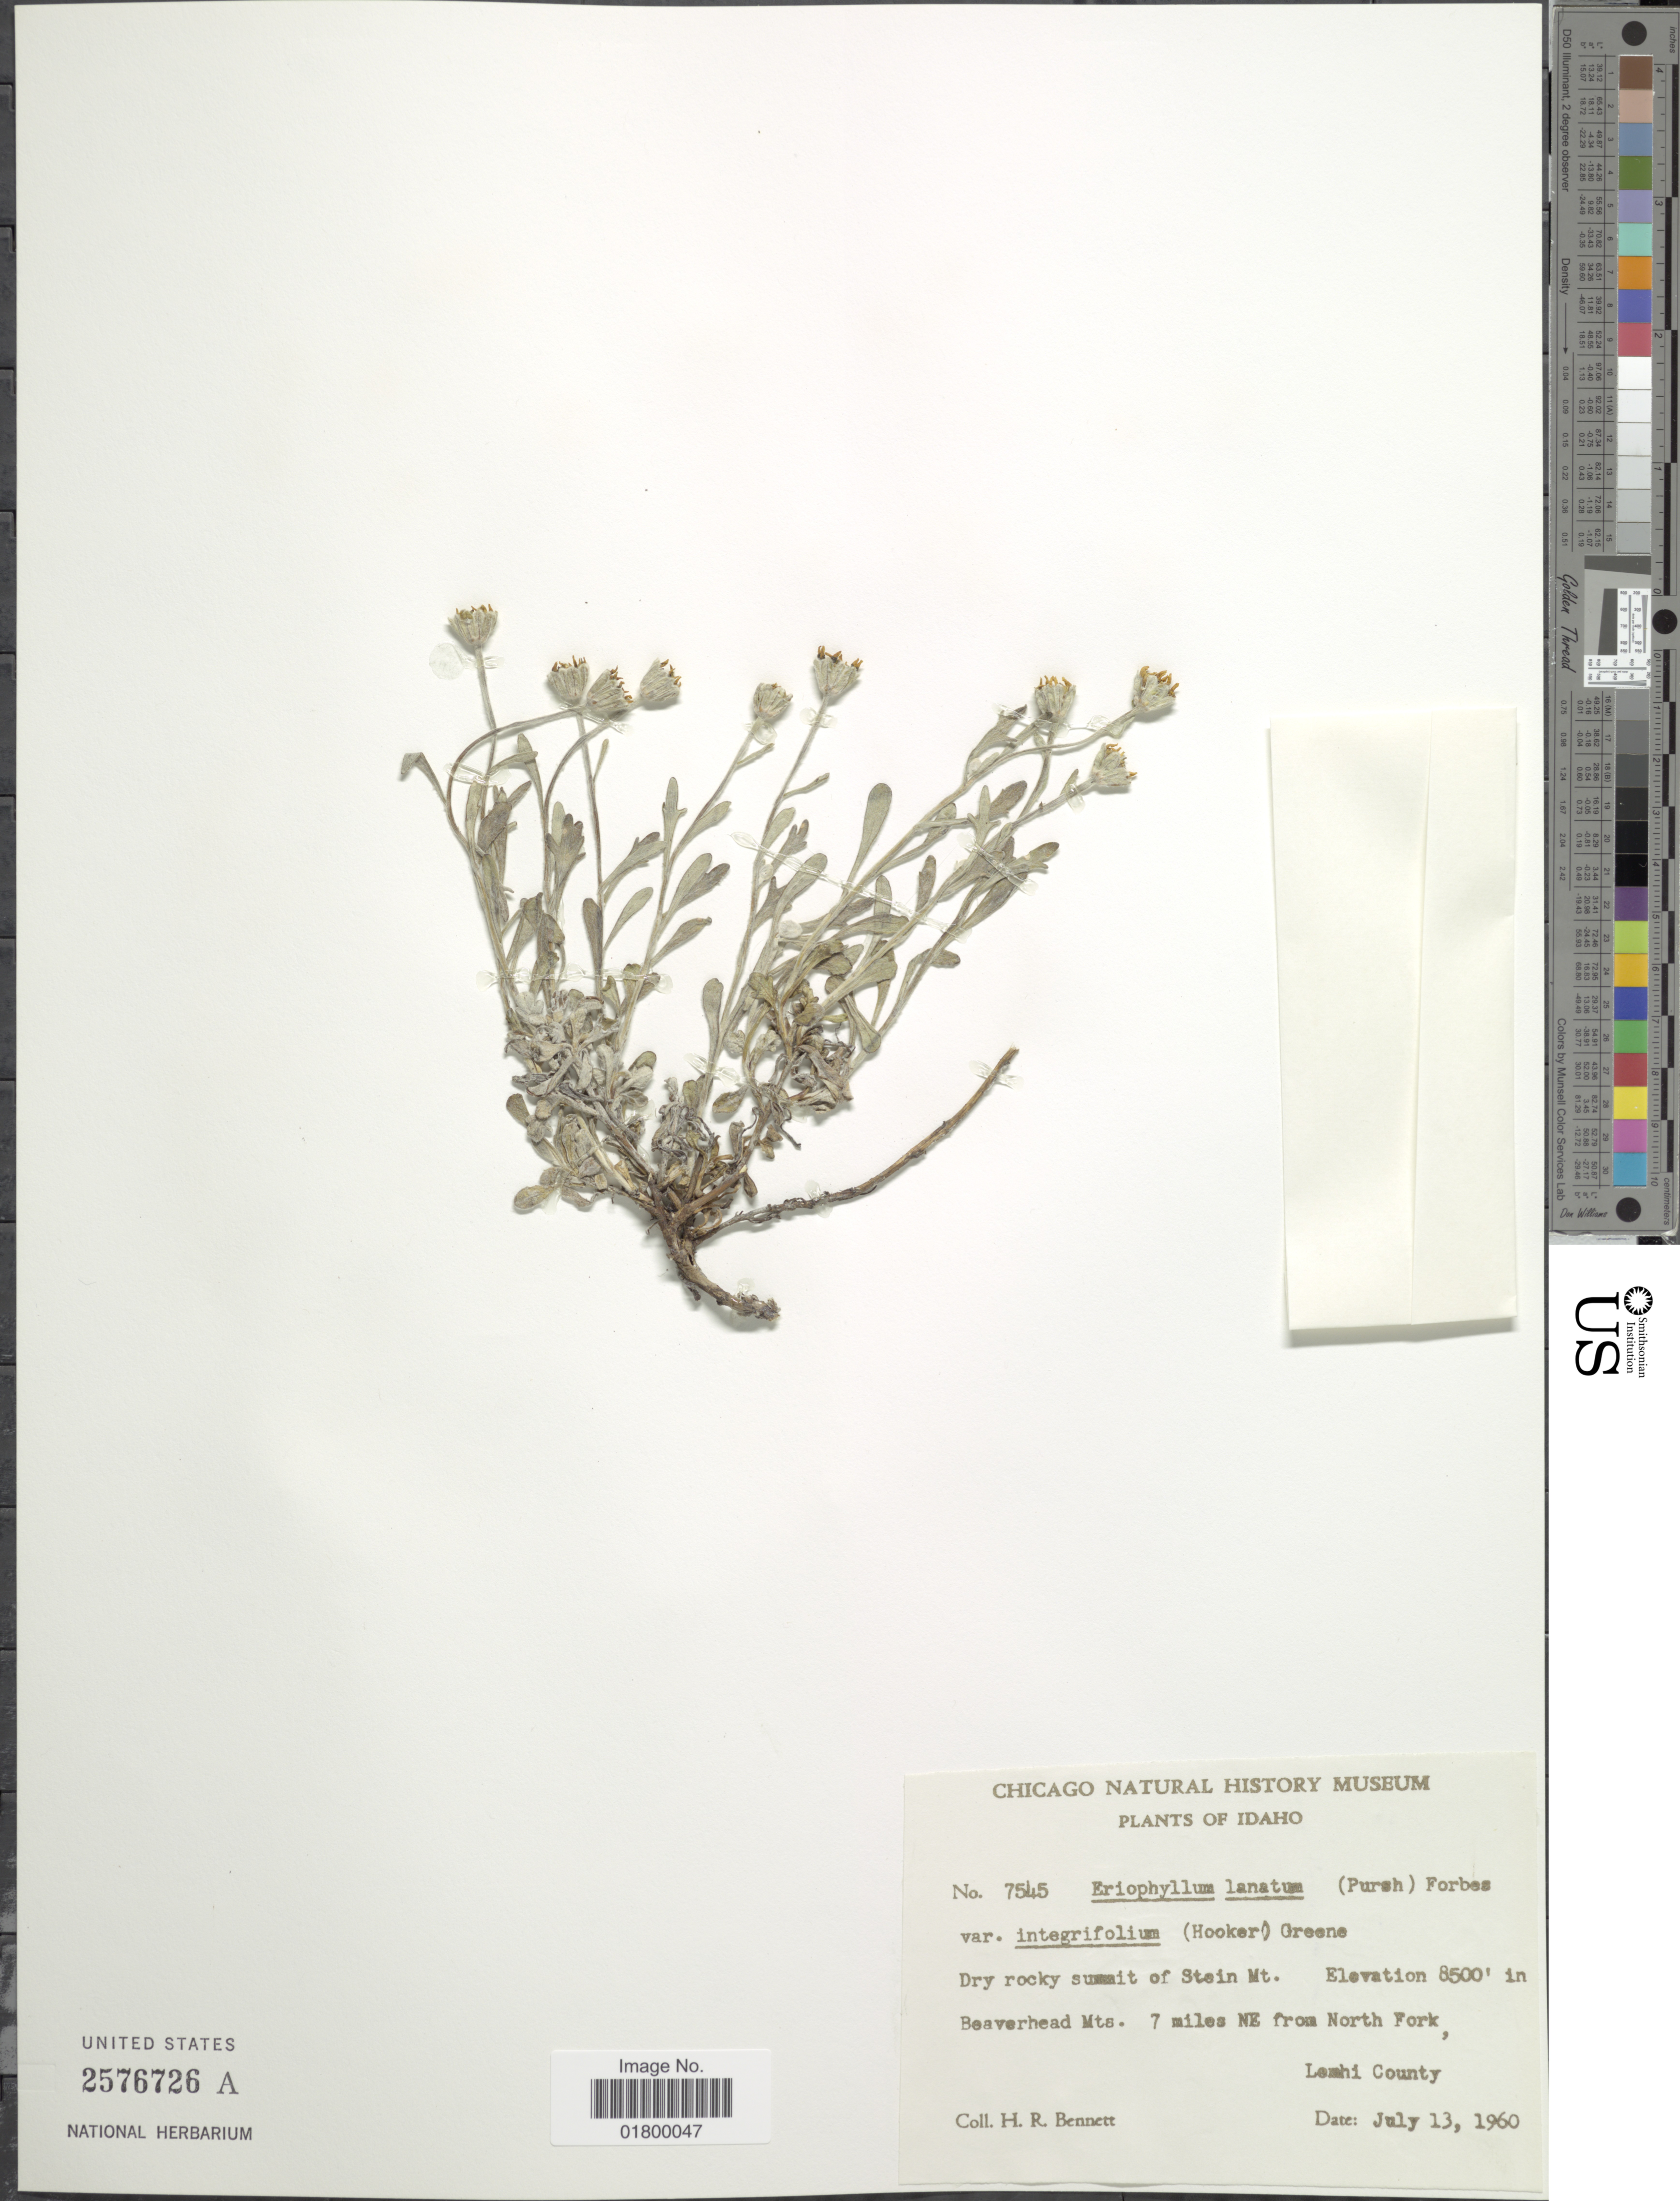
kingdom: Plantae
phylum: Tracheophyta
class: Magnoliopsida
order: Asterales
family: Asteraceae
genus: Eriophyllum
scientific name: Eriophyllum integrifolium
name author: (Hook.) Greene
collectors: H. R. Bennett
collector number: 7545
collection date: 1960-07-13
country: United States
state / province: Idaho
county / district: Lemhi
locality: Dry rocky summit of Stain Mt., Beaverhead Mts, 7 miles NE from North Fork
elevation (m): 2591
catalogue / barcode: US 2576726A